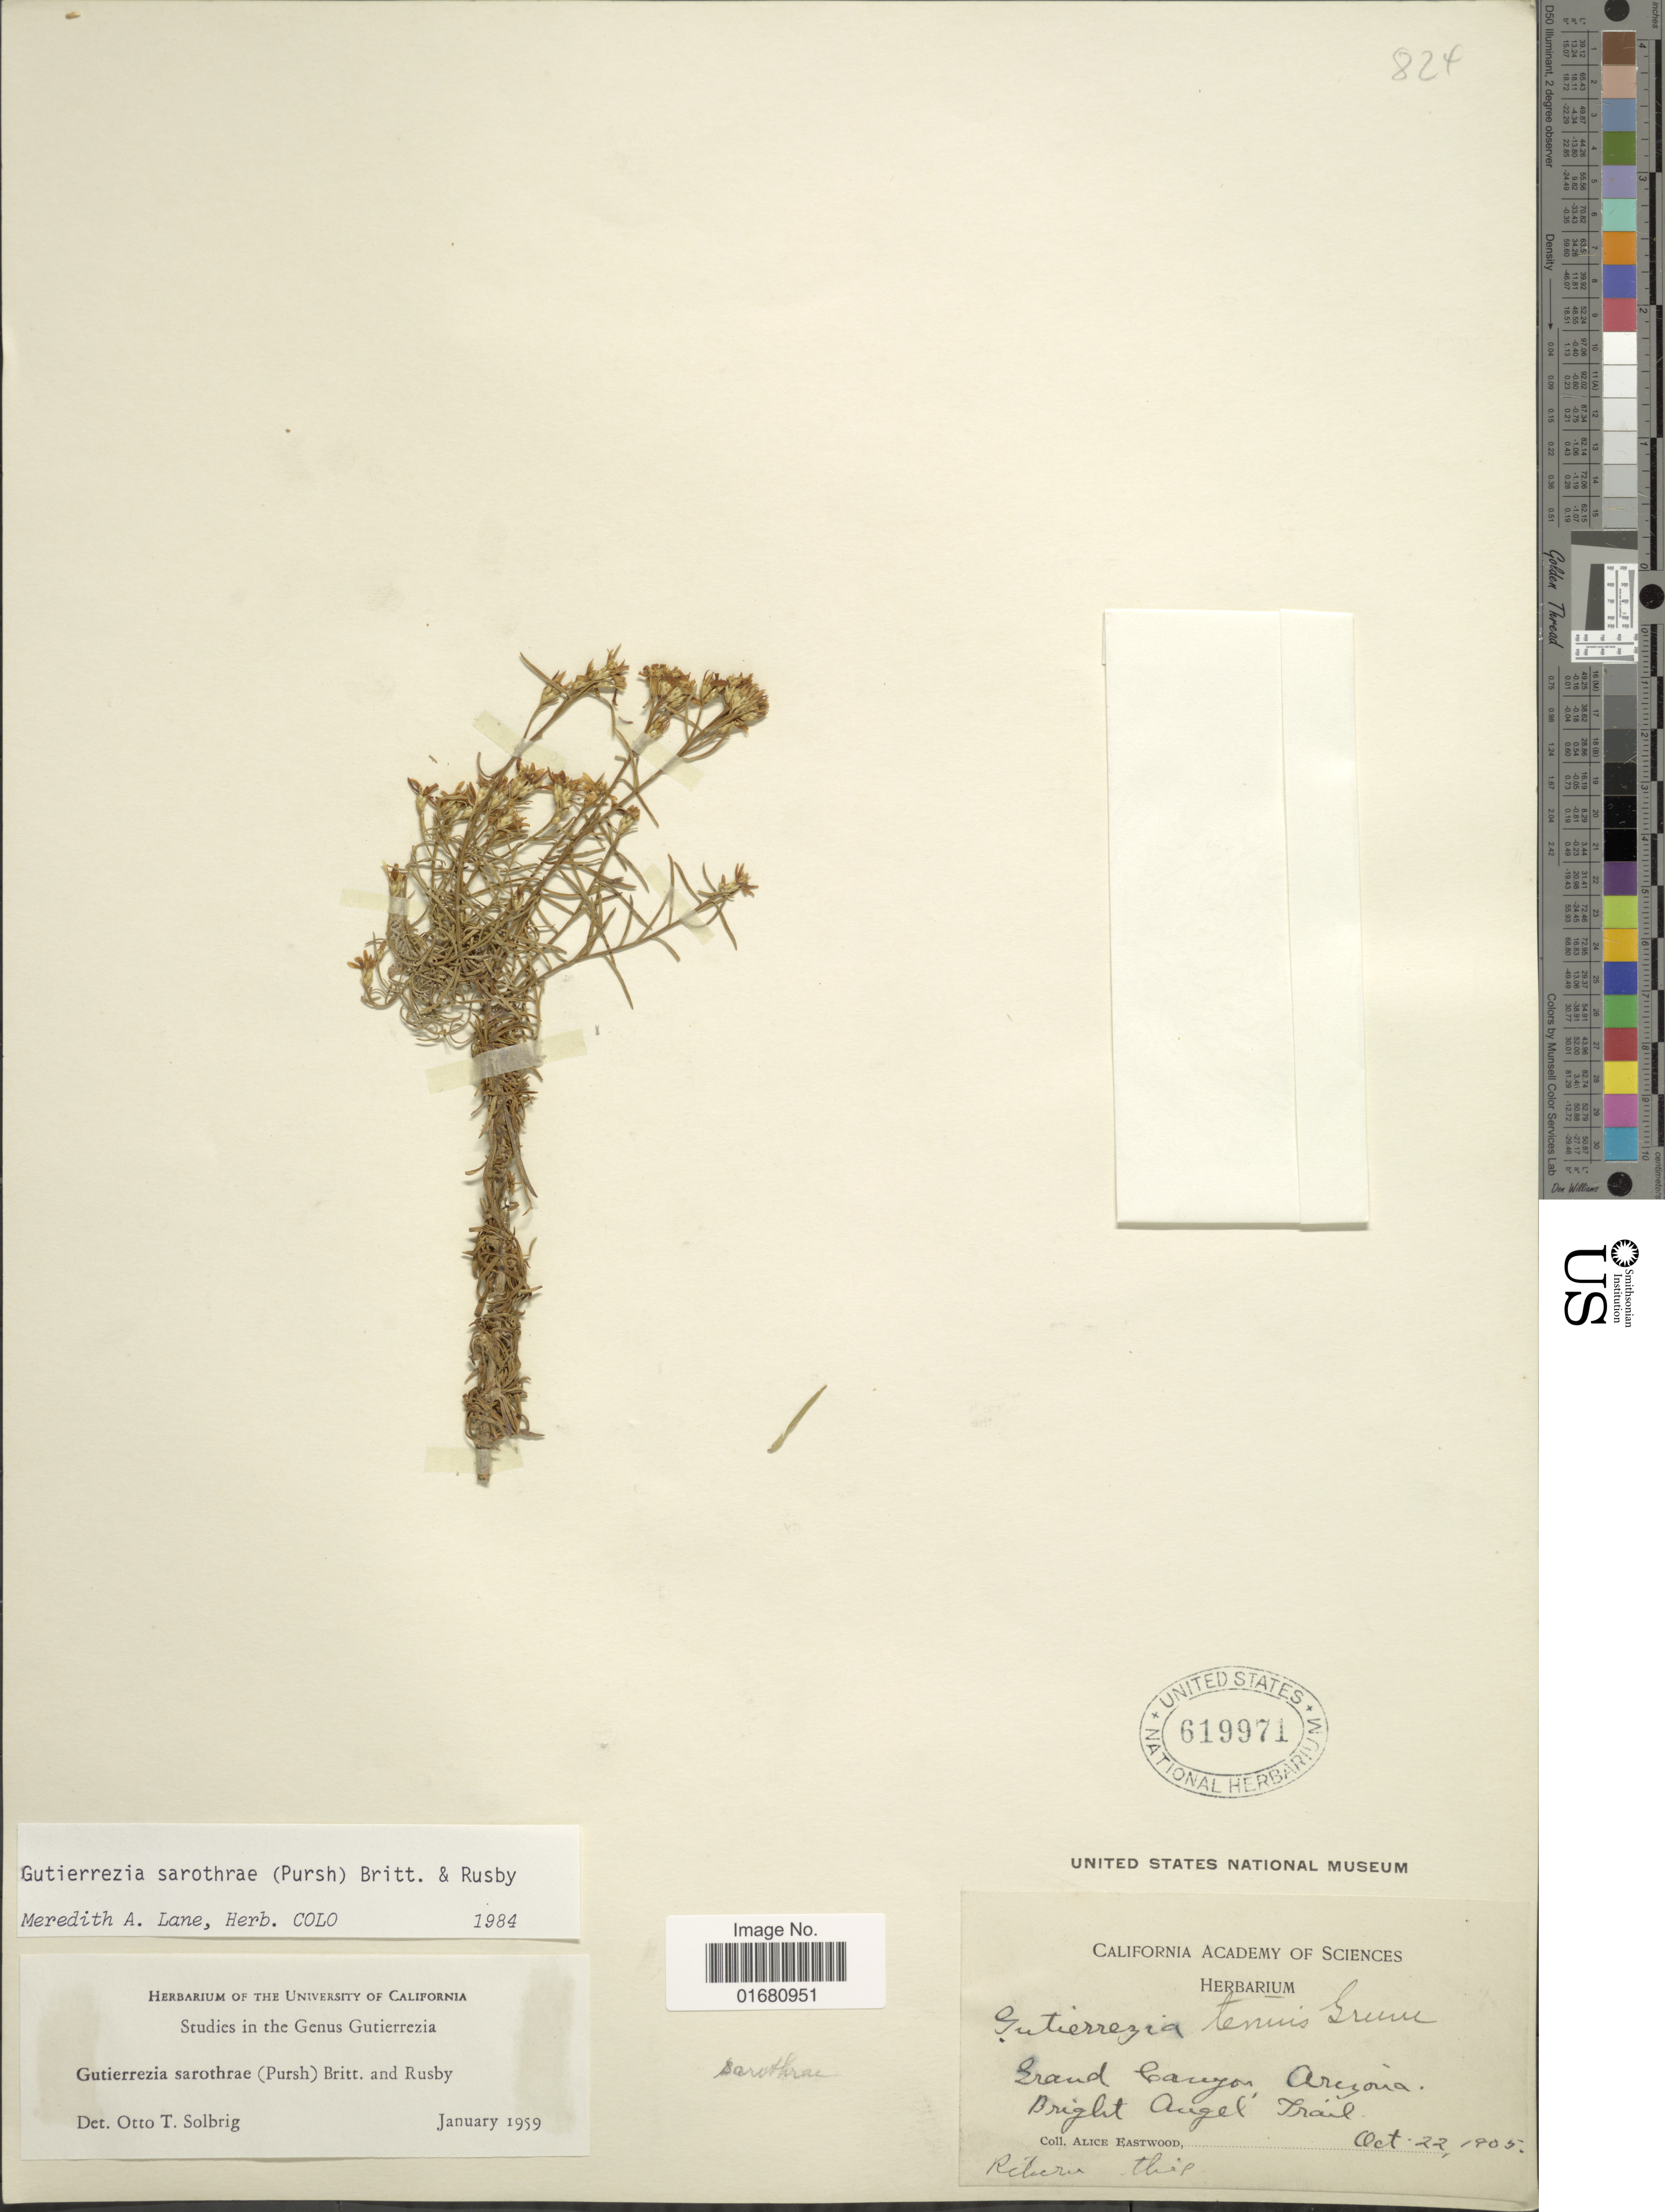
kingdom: Plantae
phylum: Tracheophyta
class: Magnoliopsida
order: Asterales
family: Asteraceae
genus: Gutierrezia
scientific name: Gutierrezia sarothrae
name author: (Pursh) Britton & Rusby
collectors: A. Eastwood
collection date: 1905-10-22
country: United States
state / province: Arizona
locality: Grand Canyon, Bright Angel Trail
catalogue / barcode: US 619971